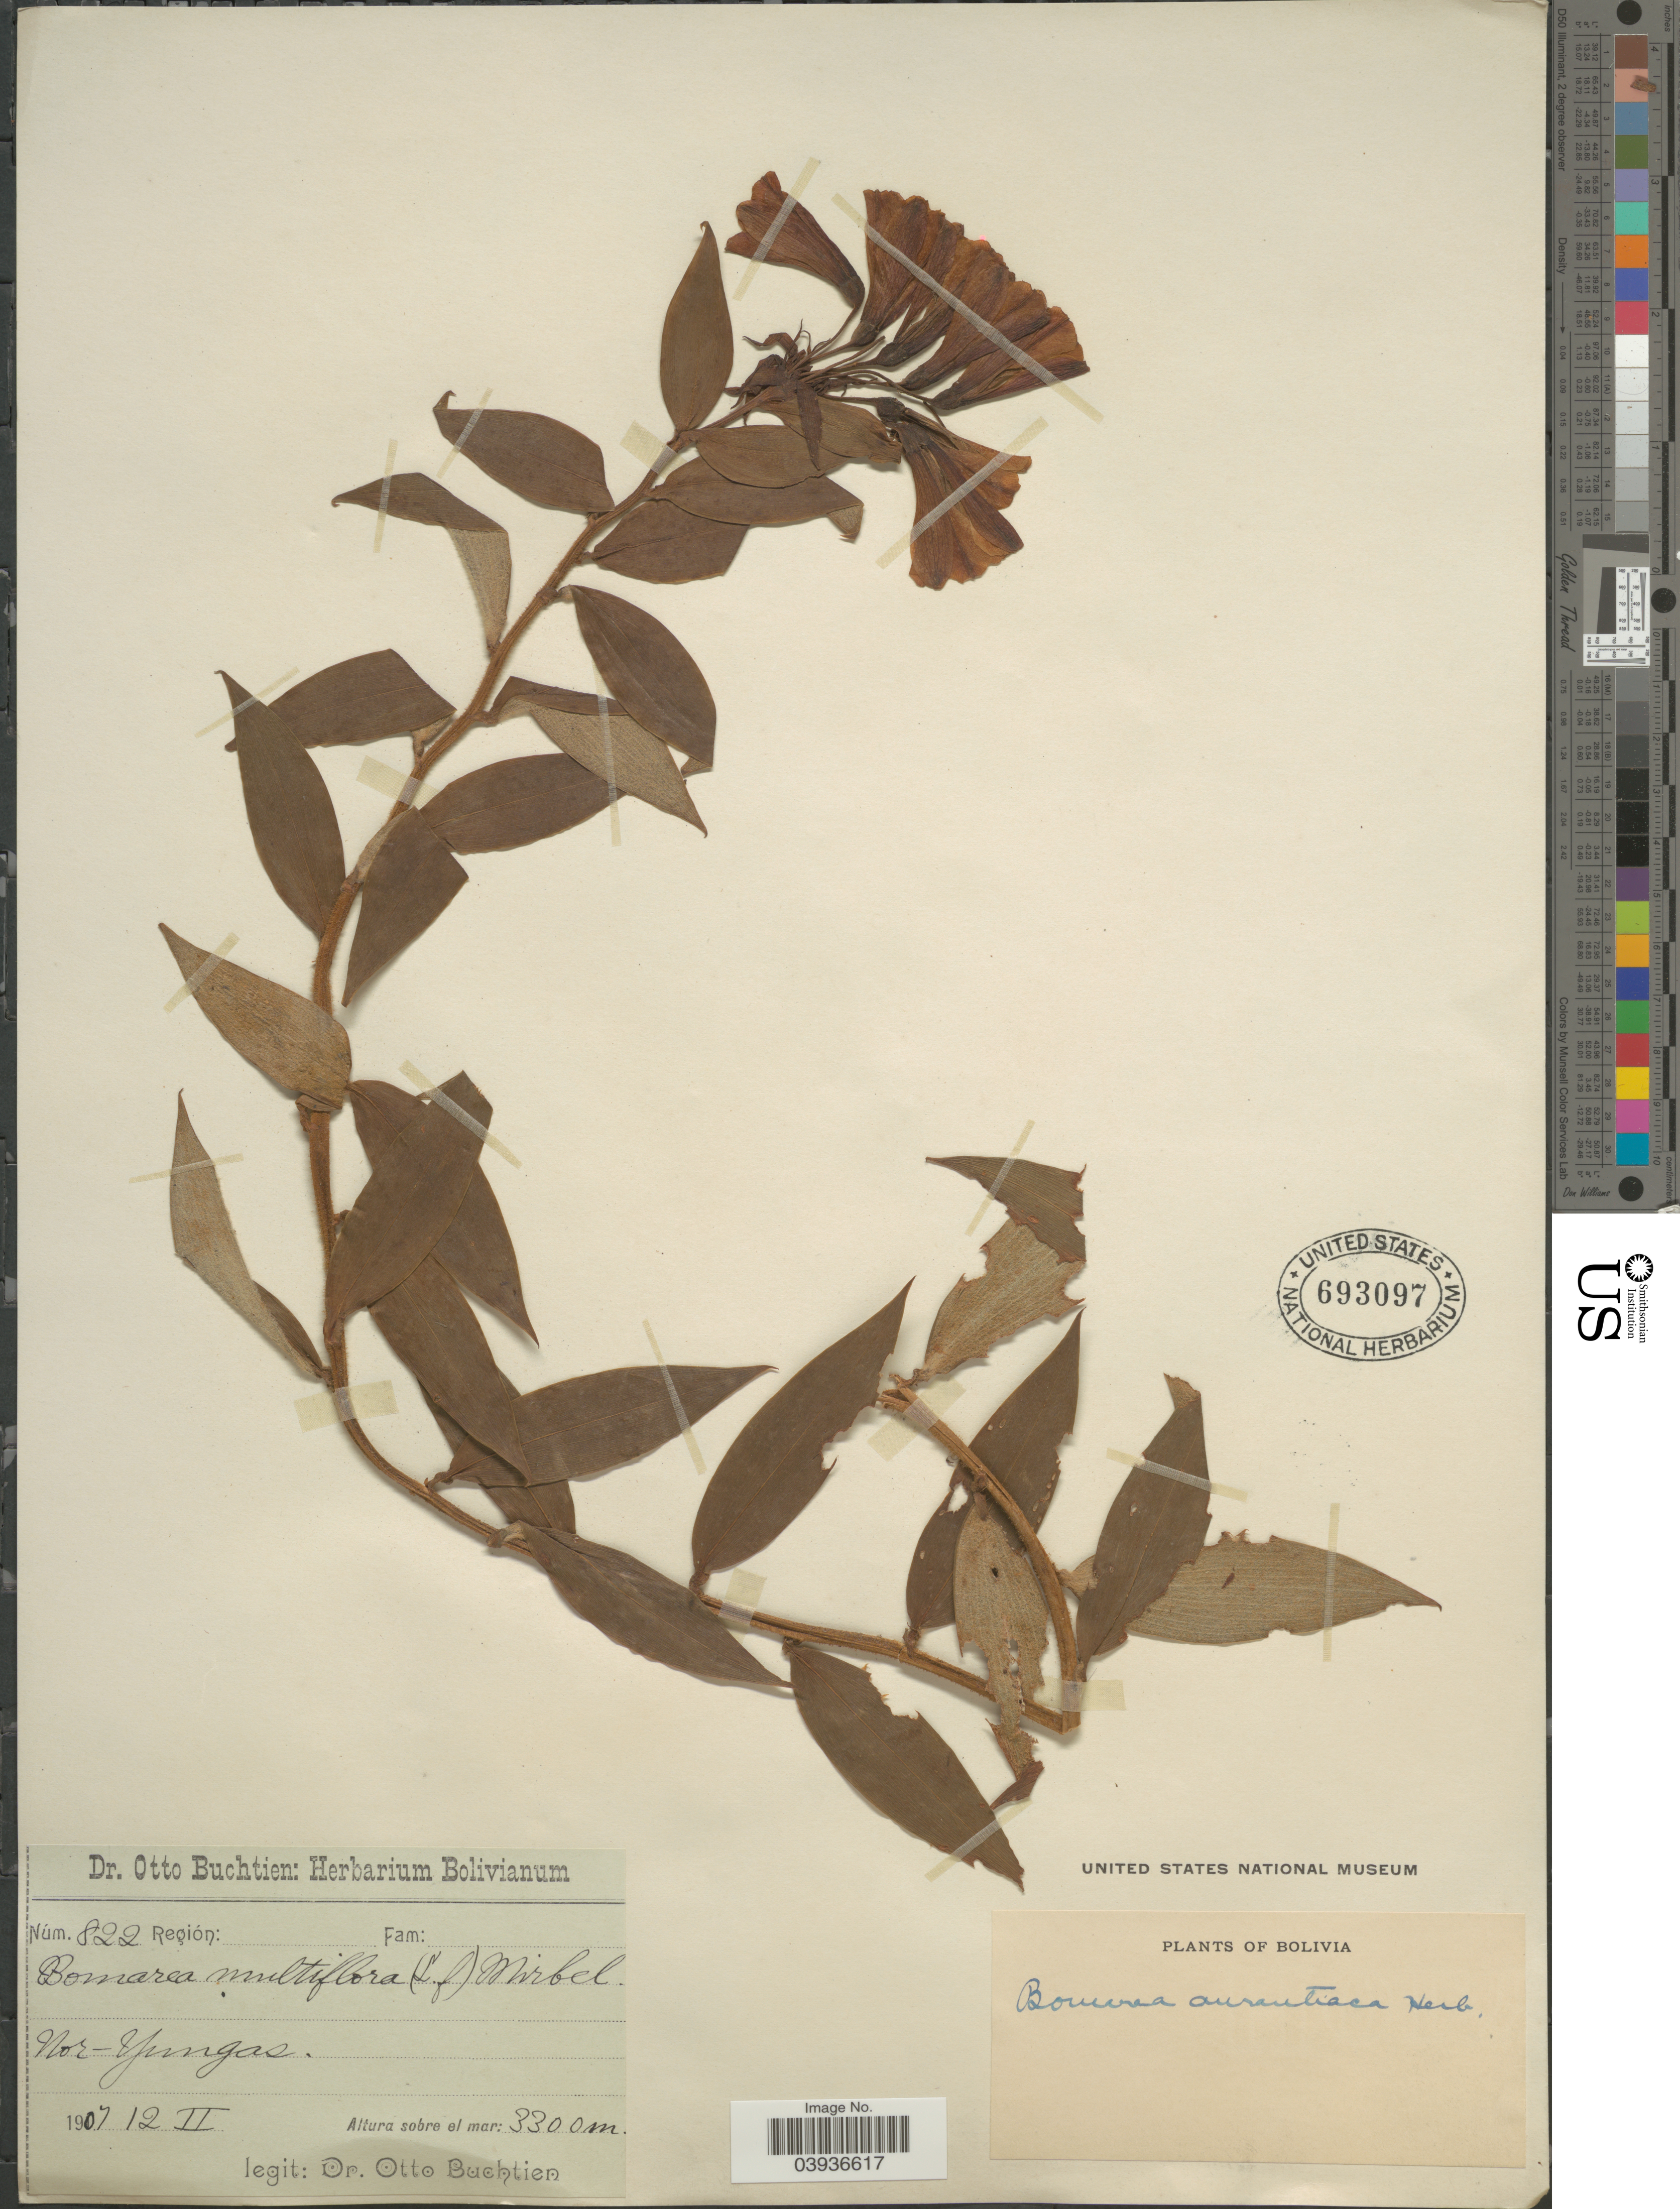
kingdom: Plantae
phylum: Tracheophyta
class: Liliopsida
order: Liliales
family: Alstroemeriaceae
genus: Bomarea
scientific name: Bomarea aurantiaca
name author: Herb.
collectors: O. Buchtien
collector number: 822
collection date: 1907-02-12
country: Bolivia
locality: Nor-Yungas.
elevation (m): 3300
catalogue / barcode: US 693097